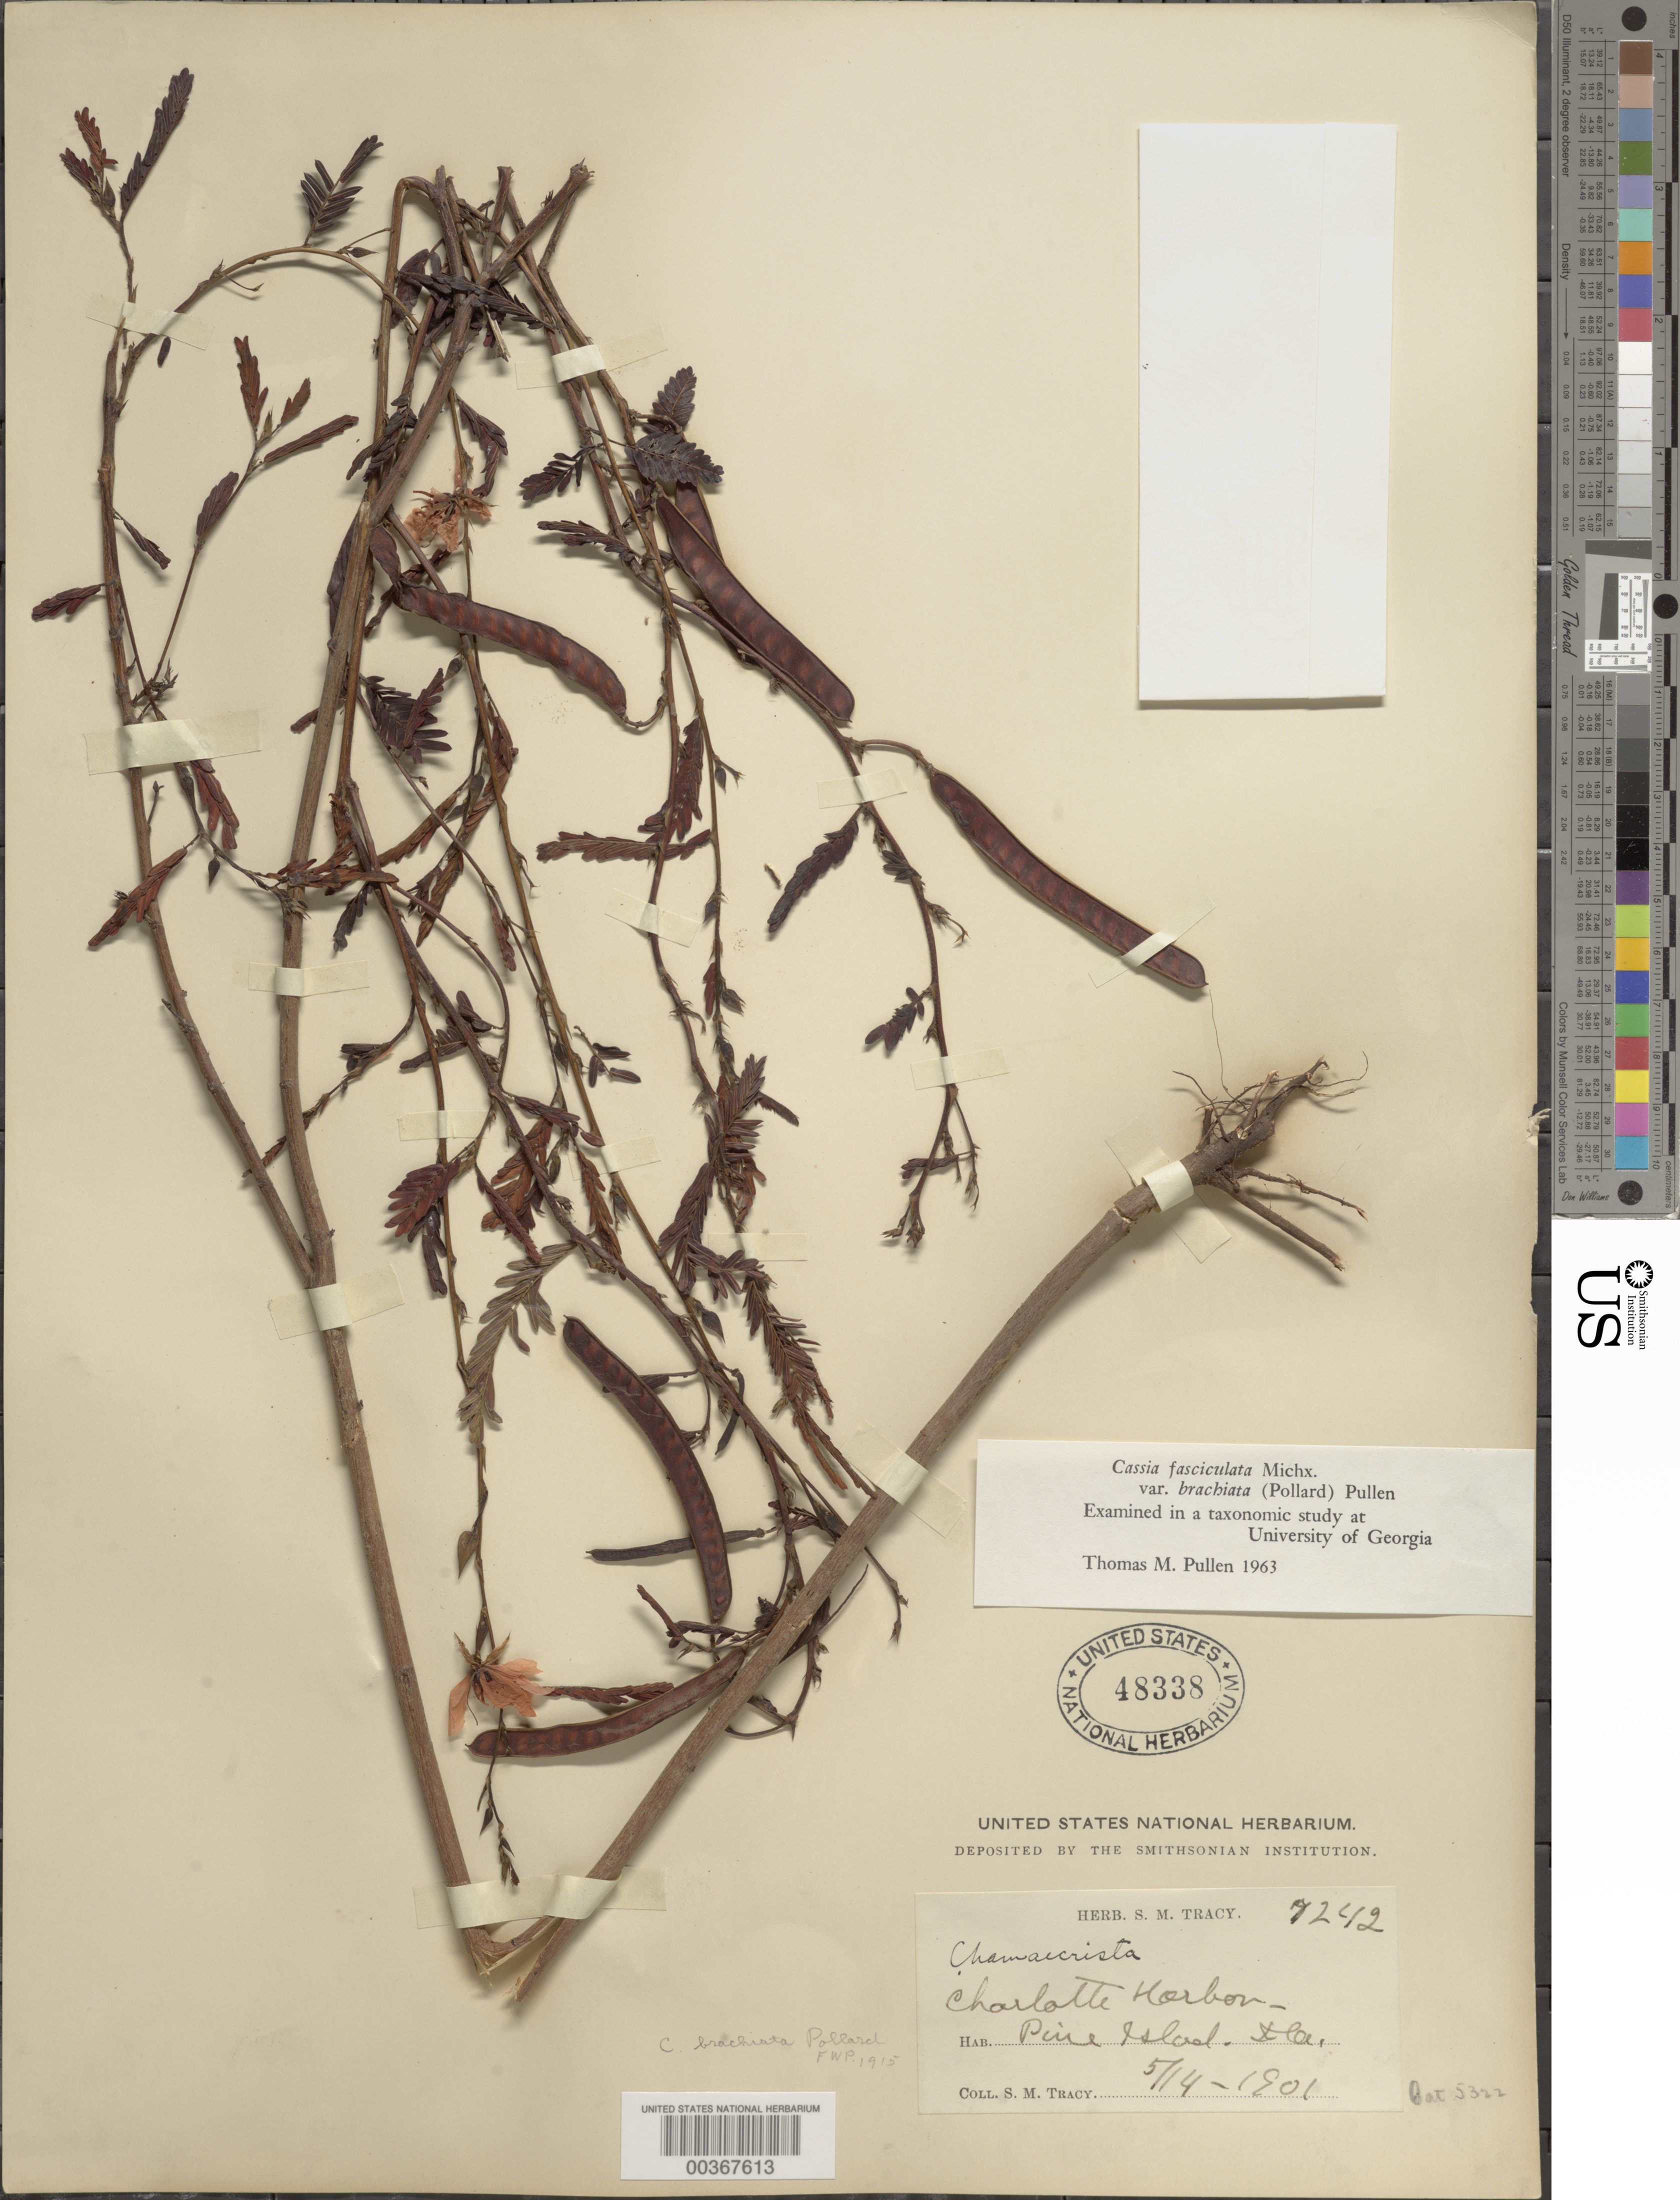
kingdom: Plantae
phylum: Tracheophyta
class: Magnoliopsida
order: Fabales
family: Fabaceae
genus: Chamaecrista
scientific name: Chamaecrista fasciculata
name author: (Michx.) Greene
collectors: S. M. Tracy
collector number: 7242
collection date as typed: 14 May 1901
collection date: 1901-05-14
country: United States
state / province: Florida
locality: Pine i.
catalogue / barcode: US 48338